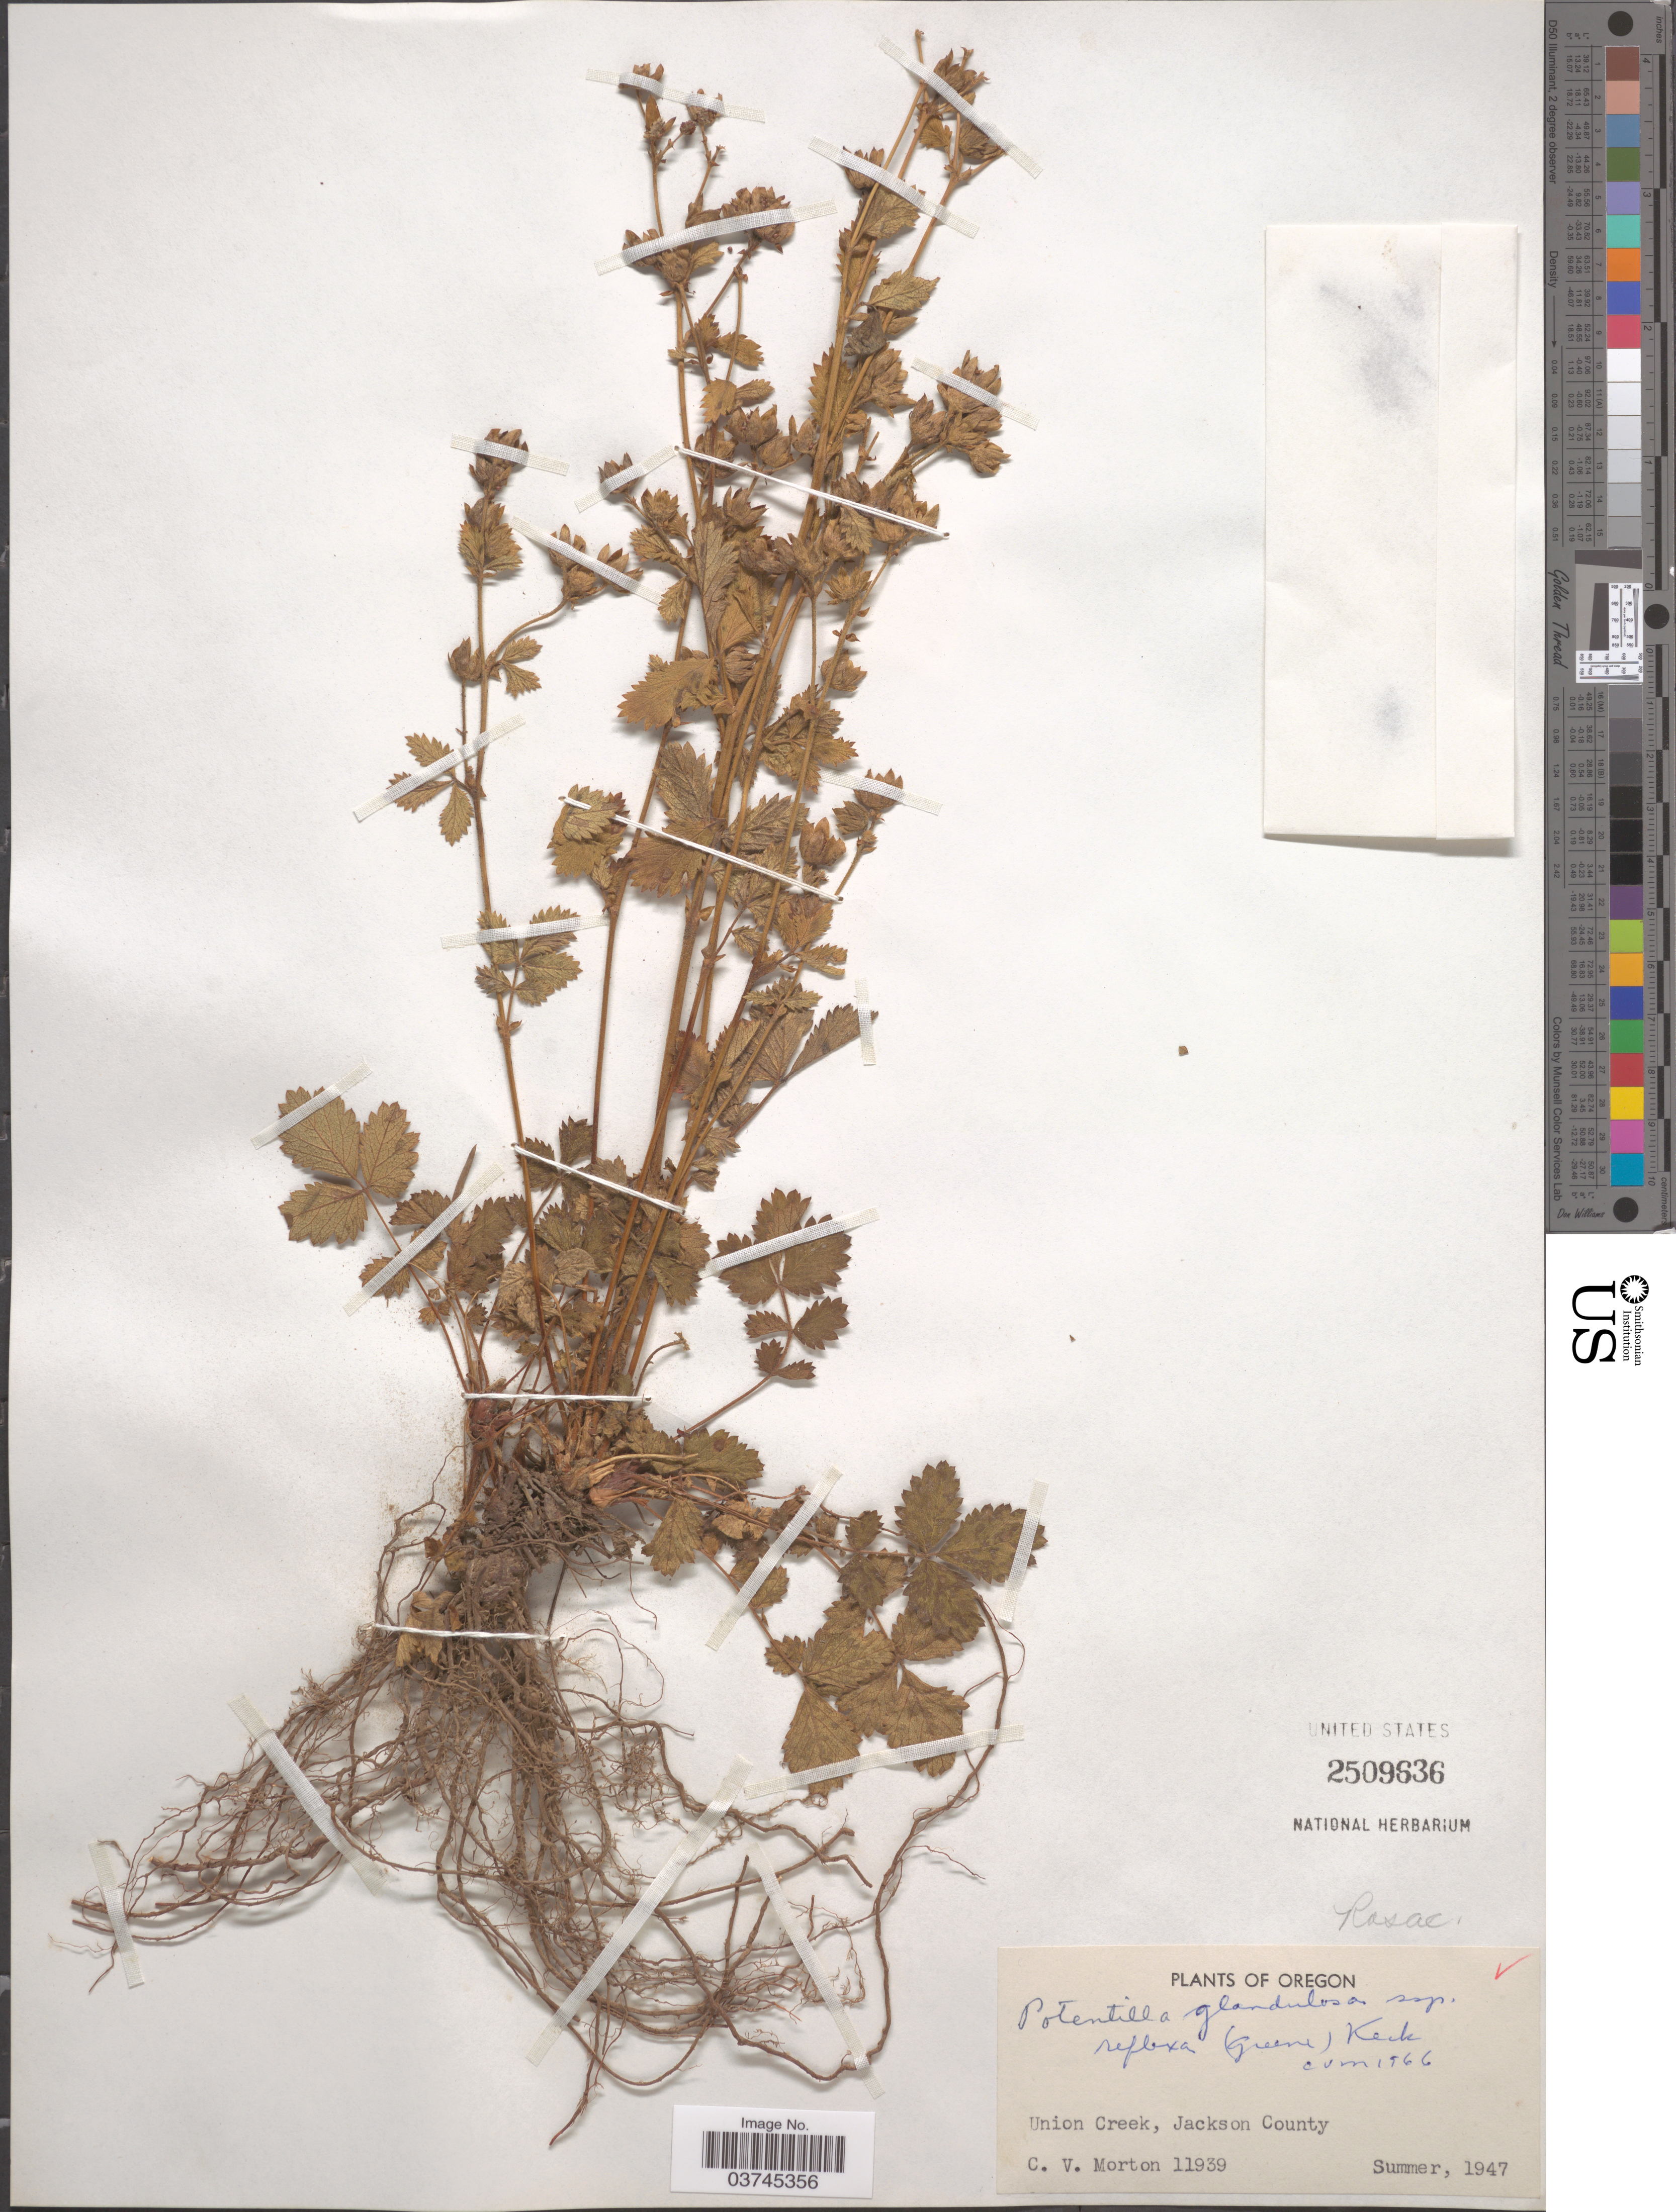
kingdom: Plantae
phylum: Tracheophyta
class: Magnoliopsida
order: Rosales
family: Rosaceae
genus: Drymocallis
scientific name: Drymocallis glandulosa subsp. reflexa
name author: (Greene) Soják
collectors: C. V. Morton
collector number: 11939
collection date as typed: Summer, 1947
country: United States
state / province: Oregon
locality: Union Creek, Jackson County.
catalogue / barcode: US 2509636